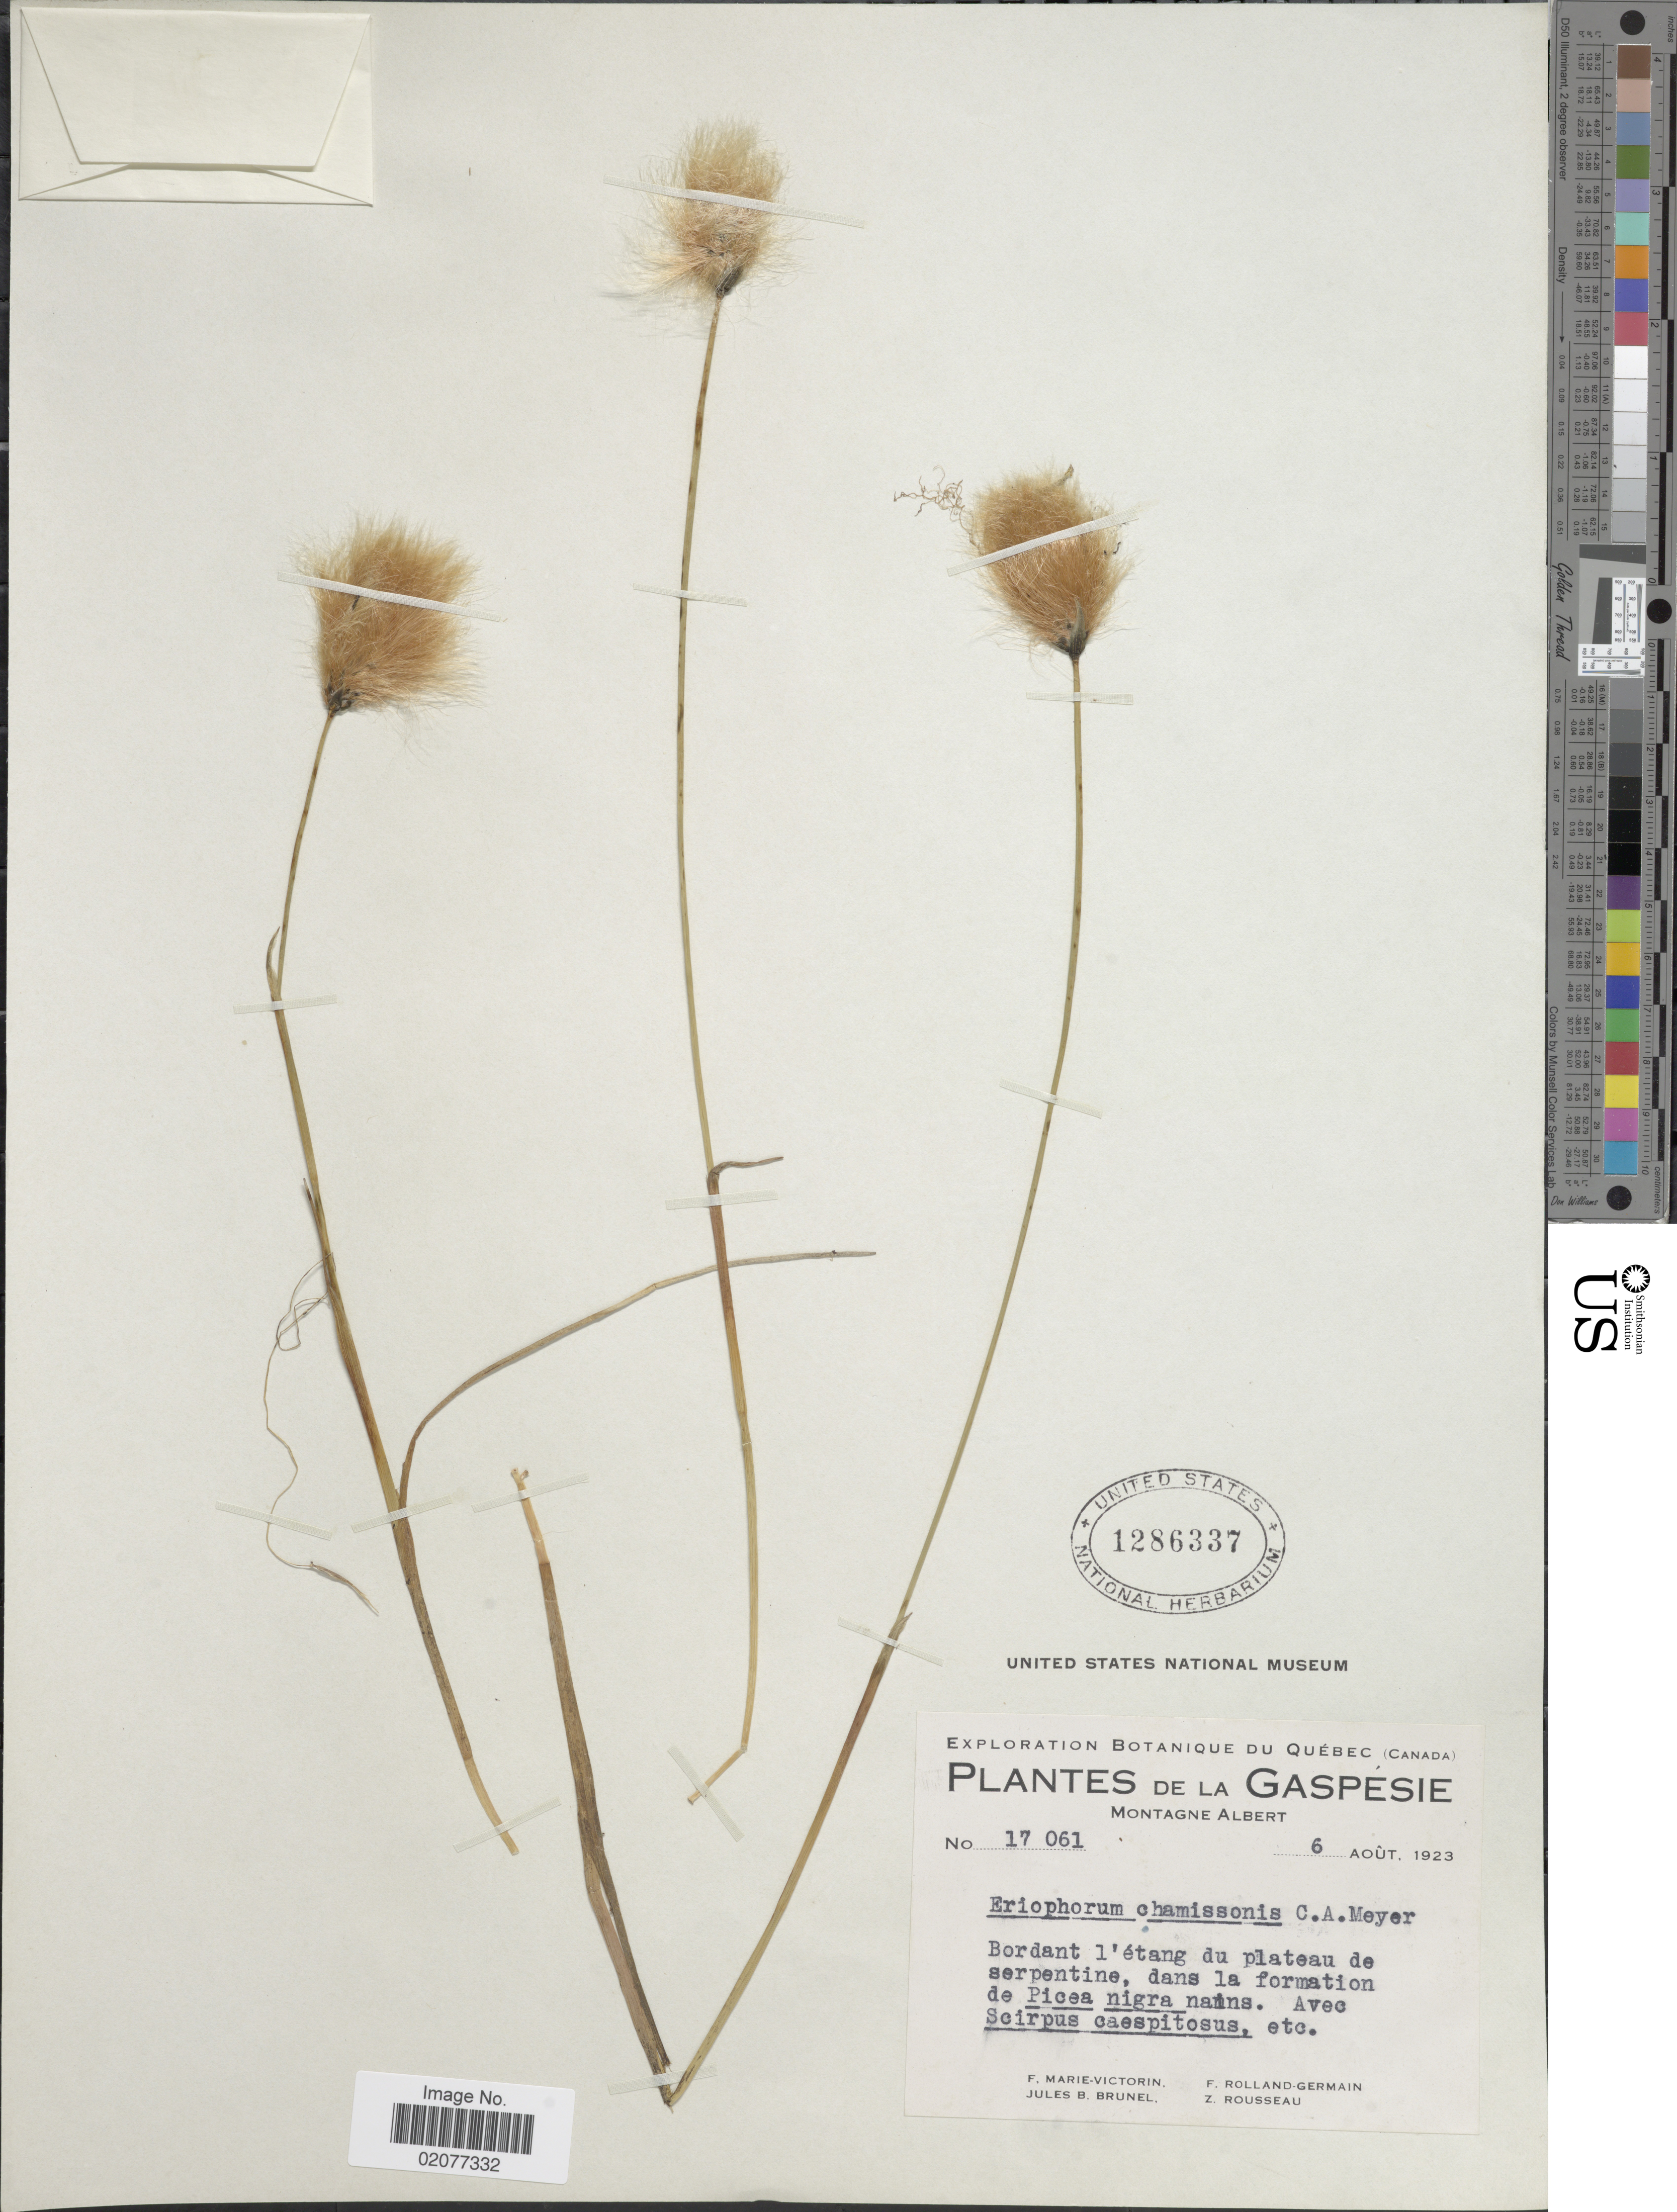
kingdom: Plantae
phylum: Tracheophyta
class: Liliopsida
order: Poales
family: Cyperaceae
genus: Eriophorum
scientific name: Eriophorum chamissonis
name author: C.A. Mey.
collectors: F. Marie-Victorin, J. Brunel, Rolland-Germain & Z. Rousseau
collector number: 17061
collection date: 1923-08-06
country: Canada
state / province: Quebec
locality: Gaspesie, Montagne Albert. Bordant l'etang du plateau de serpentine.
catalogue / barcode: US 1286337